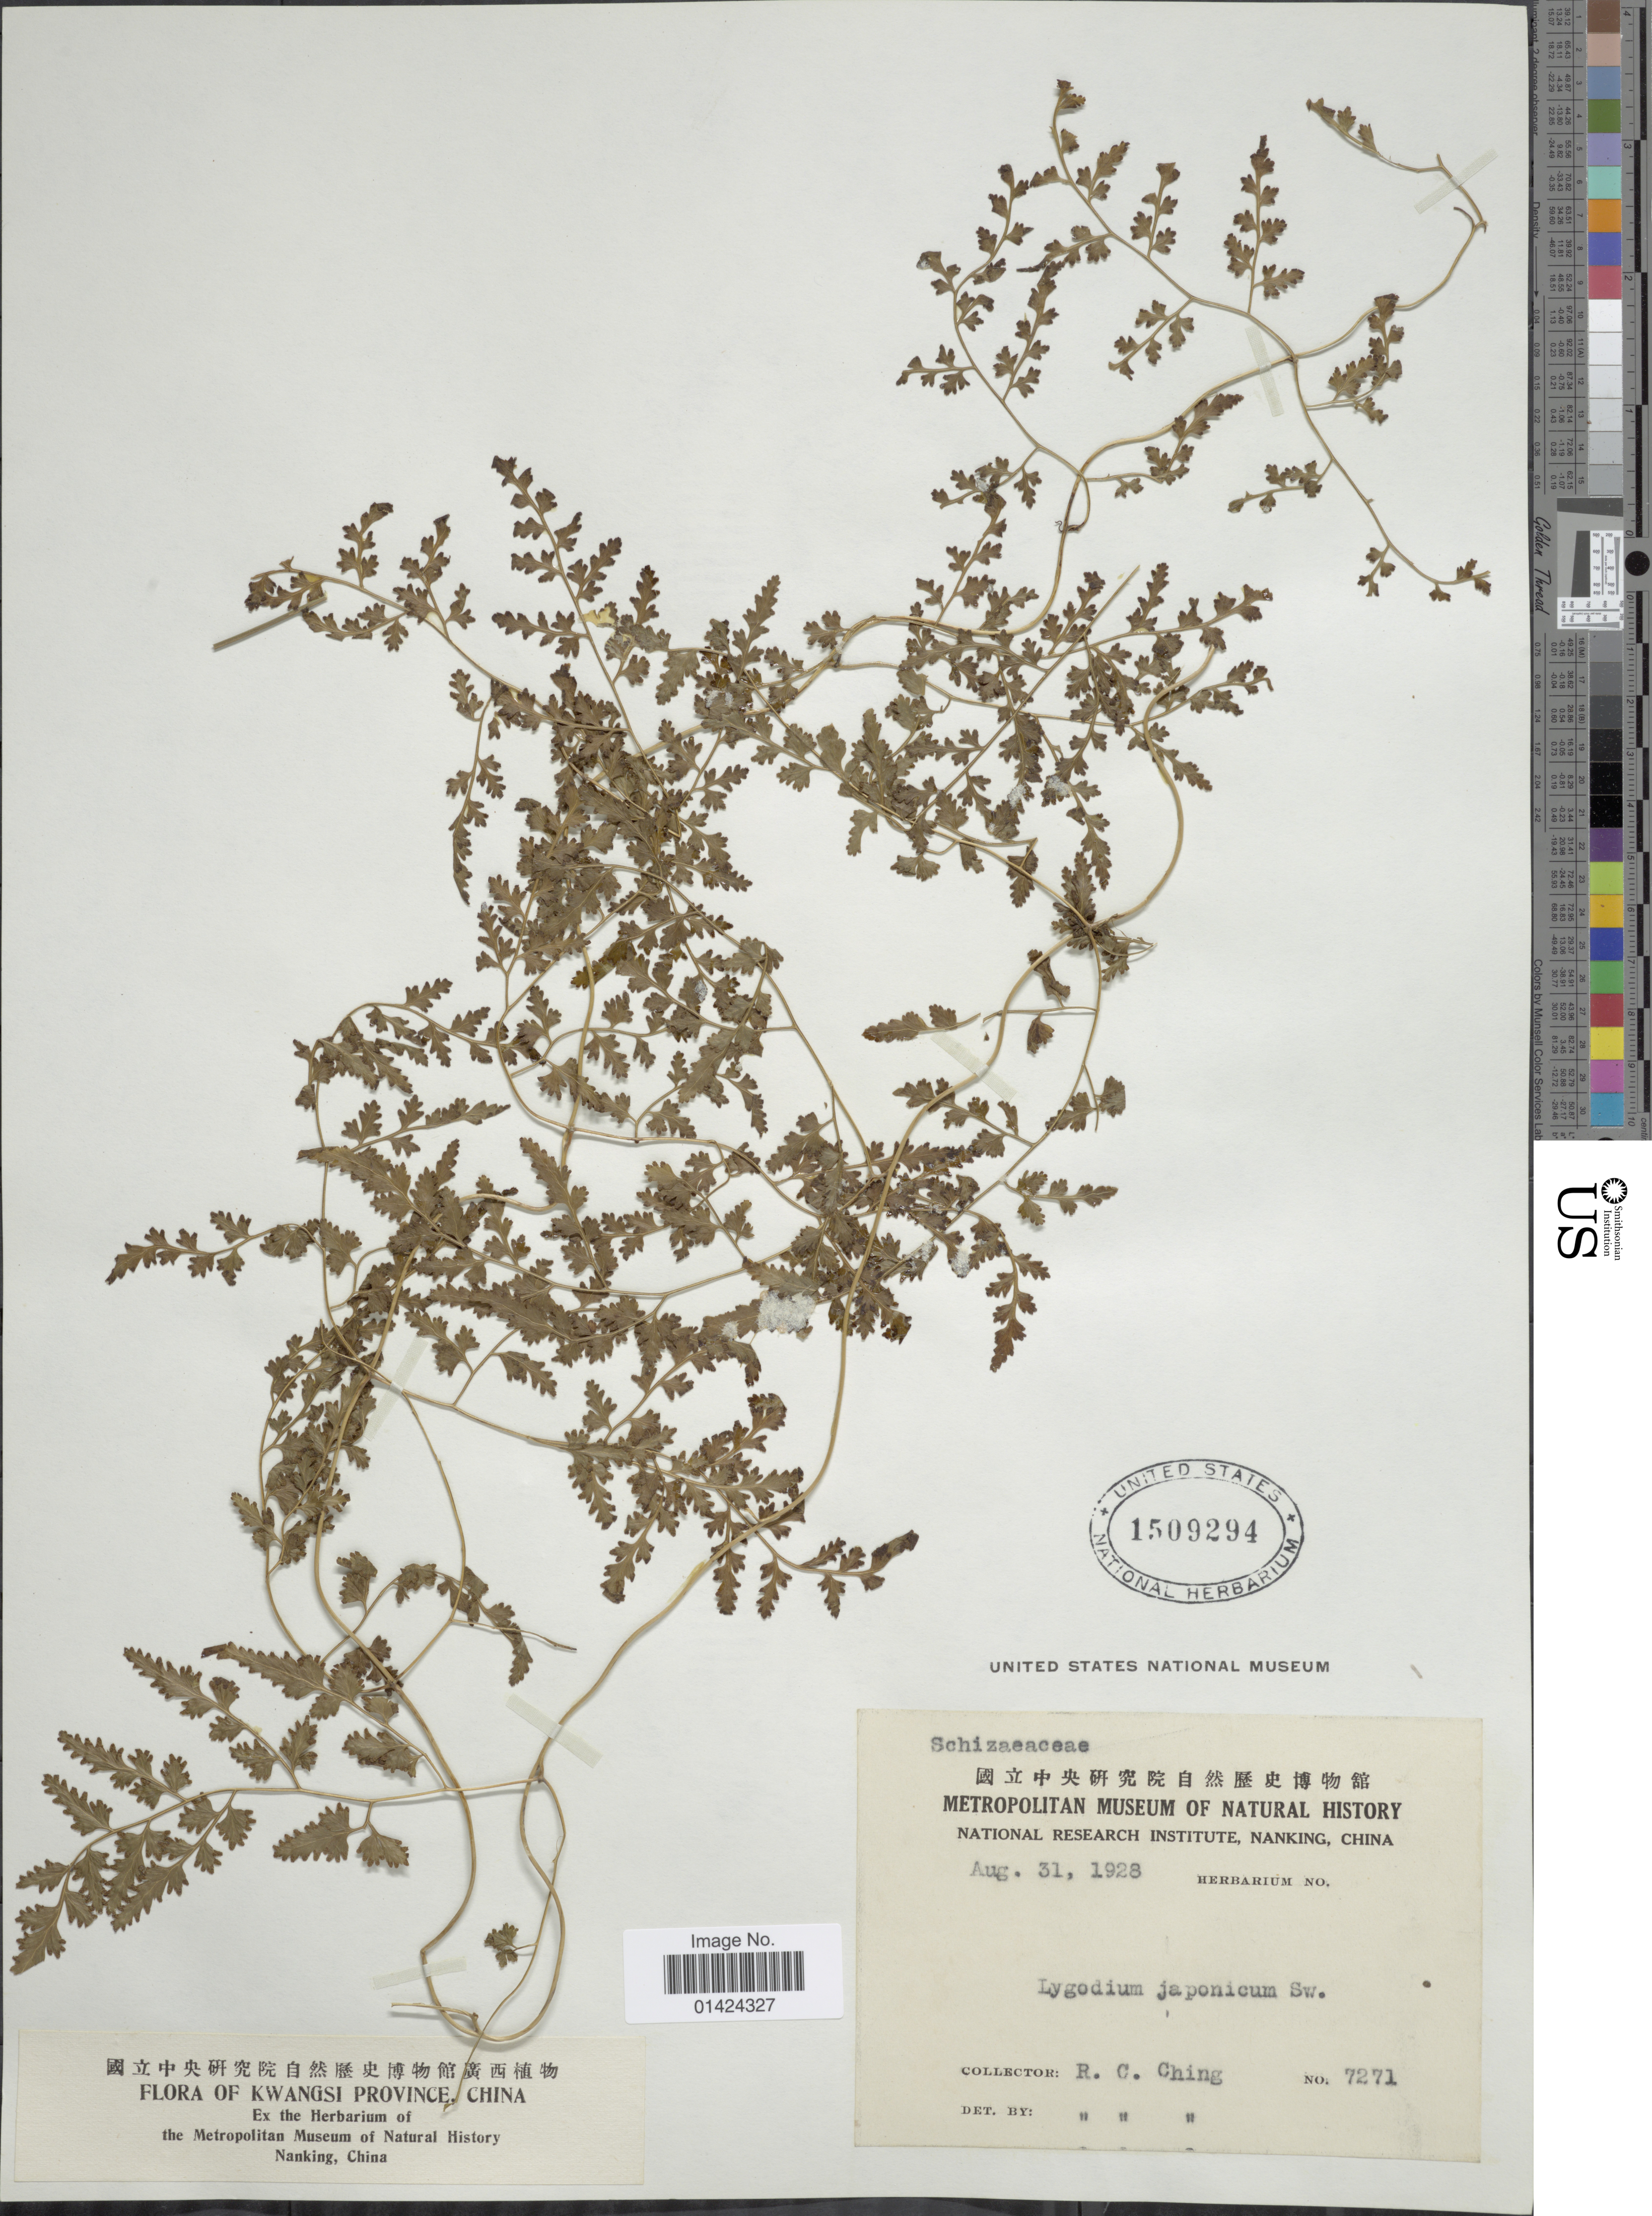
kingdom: Plantae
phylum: Tracheophyta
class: Polypodiopsida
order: Schizaeales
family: Lygodiaceae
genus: Lygodium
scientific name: Lygodium japonicum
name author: (Thunb.) Sw.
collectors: R. C. Ching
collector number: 7271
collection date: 1928-08-31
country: China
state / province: Guangxi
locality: Kwangsi Province. Nanking.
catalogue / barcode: US 1509294